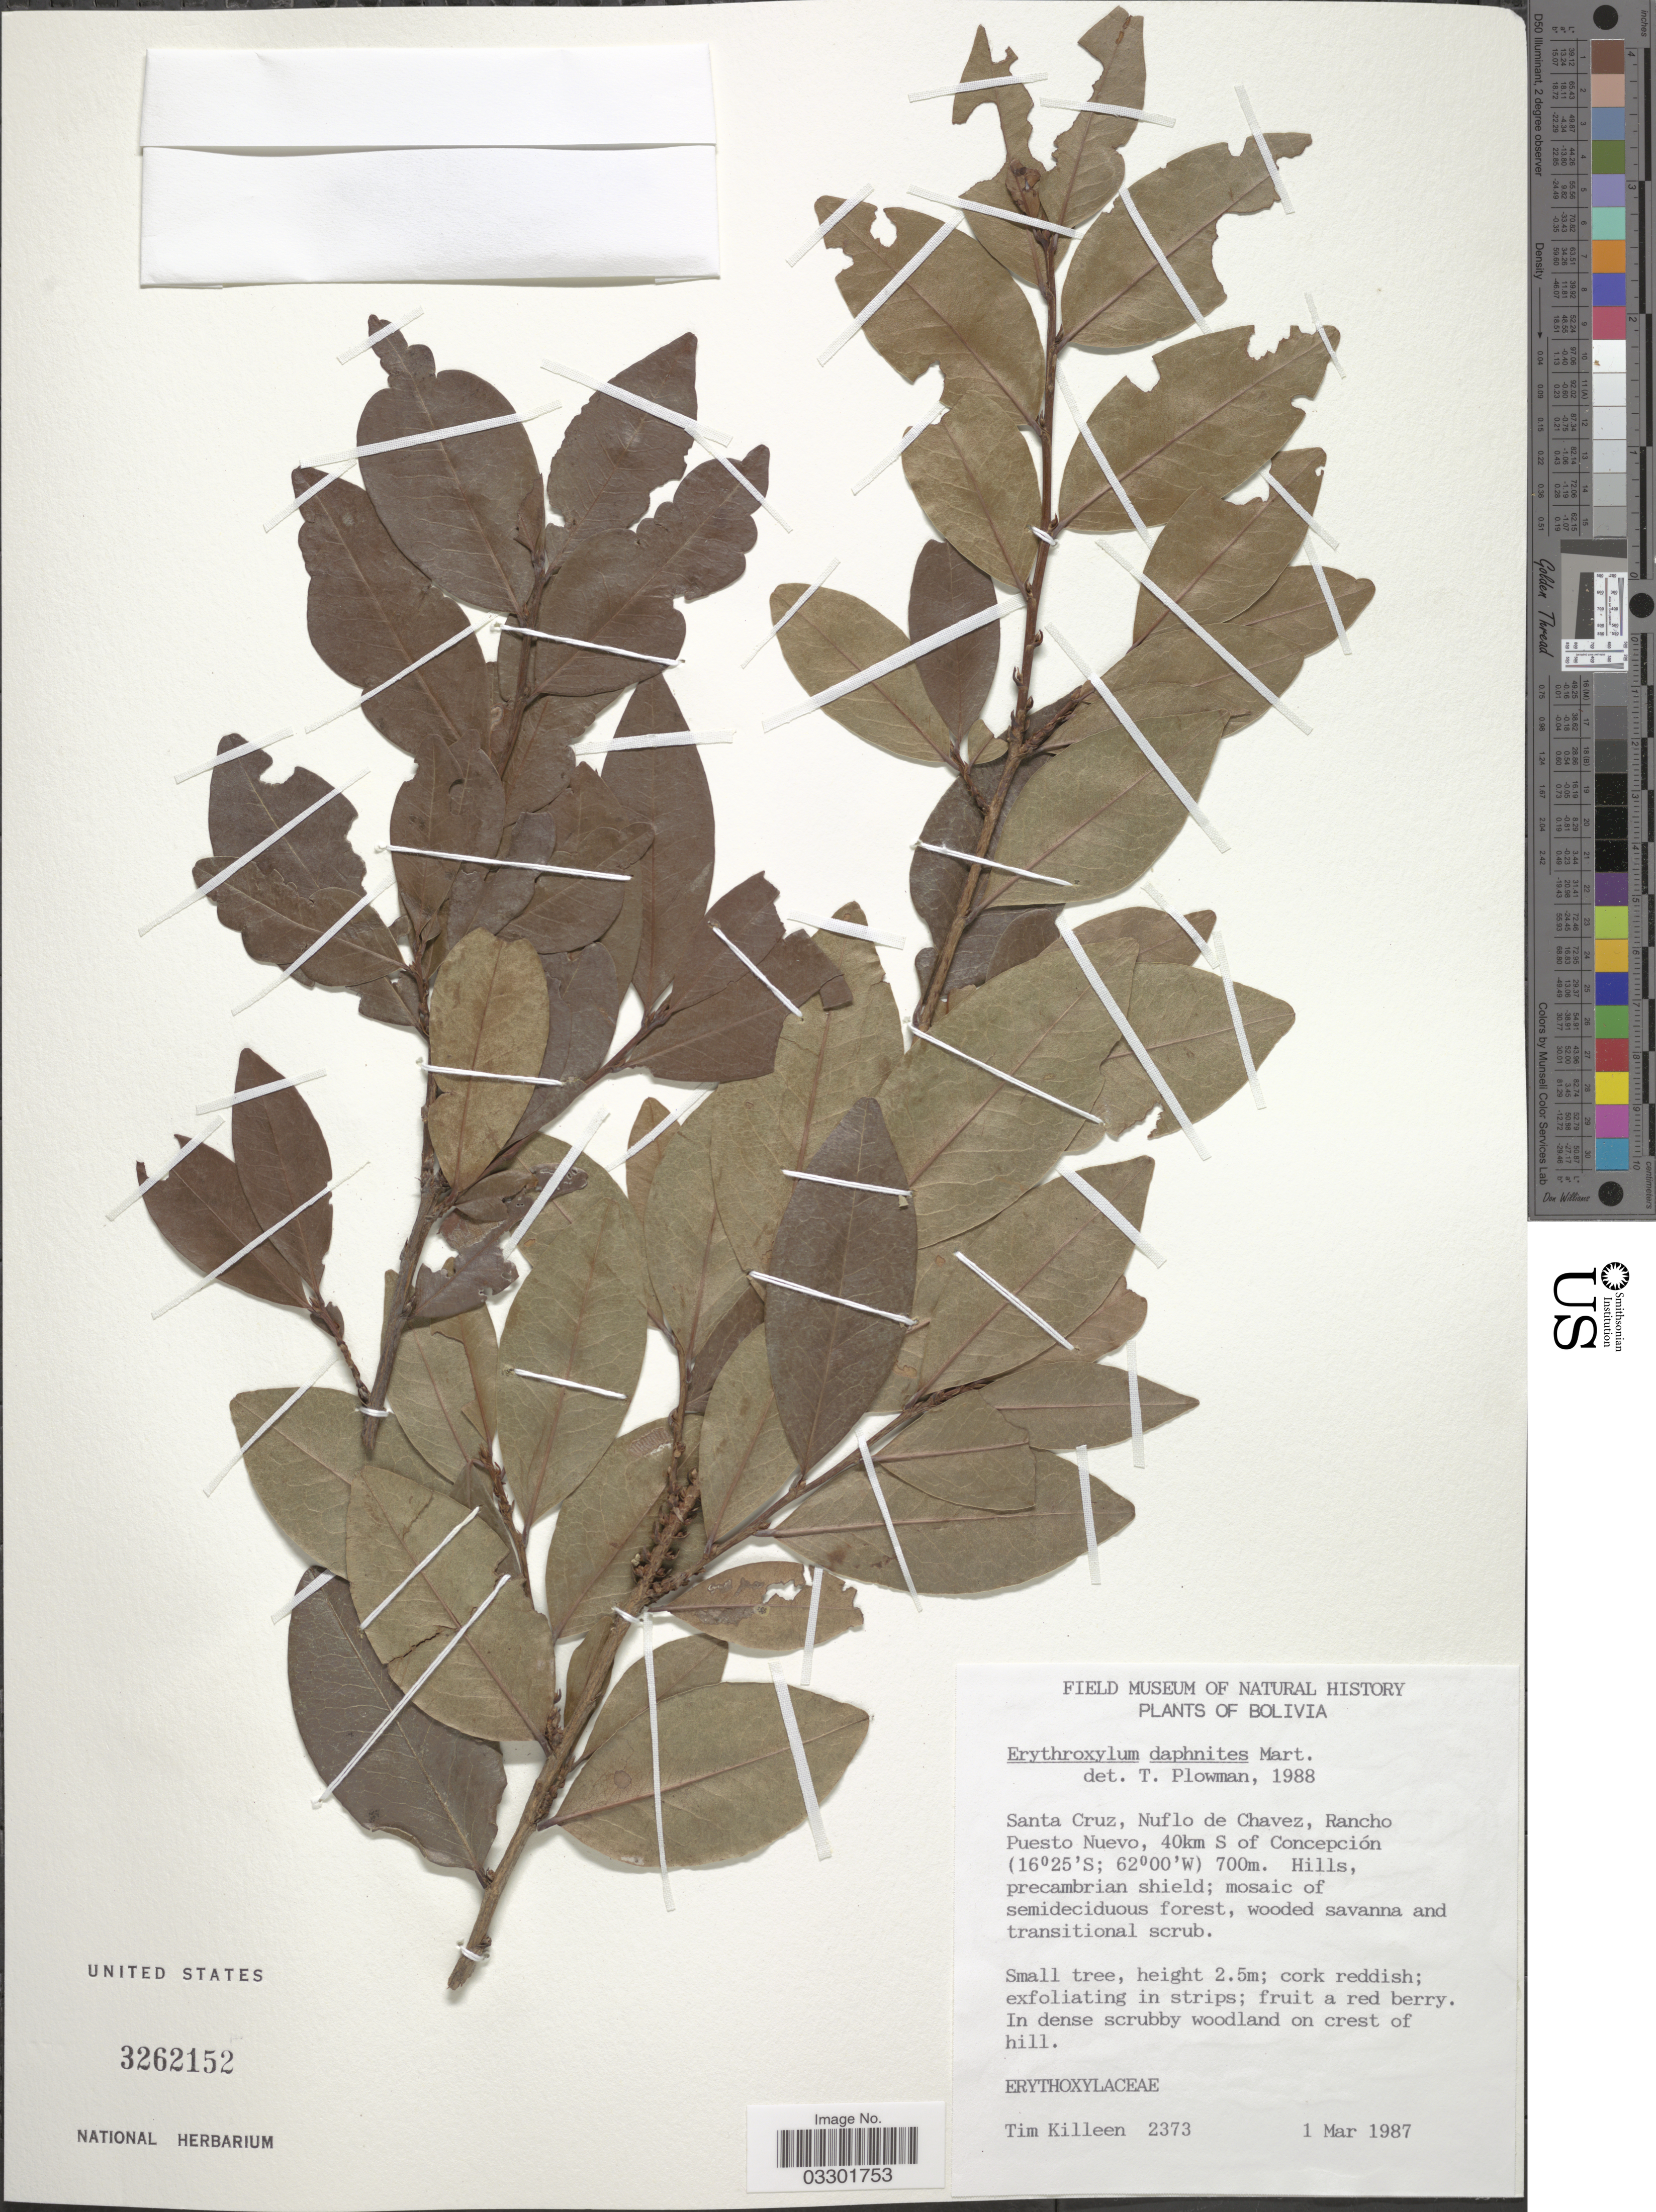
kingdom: Plantae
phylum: Tracheophyta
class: Magnoliopsida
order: Malpighiales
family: Erythroxylaceae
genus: Erythroxylum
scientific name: Erythroxylum daphnites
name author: Mart.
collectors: T. J. Killeen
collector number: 2373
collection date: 1987-03-01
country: Bolivia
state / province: Santa Cruz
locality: Nuflo de Chavez, Rancho Puesto Nuevo, 40km S of Concepción.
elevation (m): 700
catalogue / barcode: US 3262152